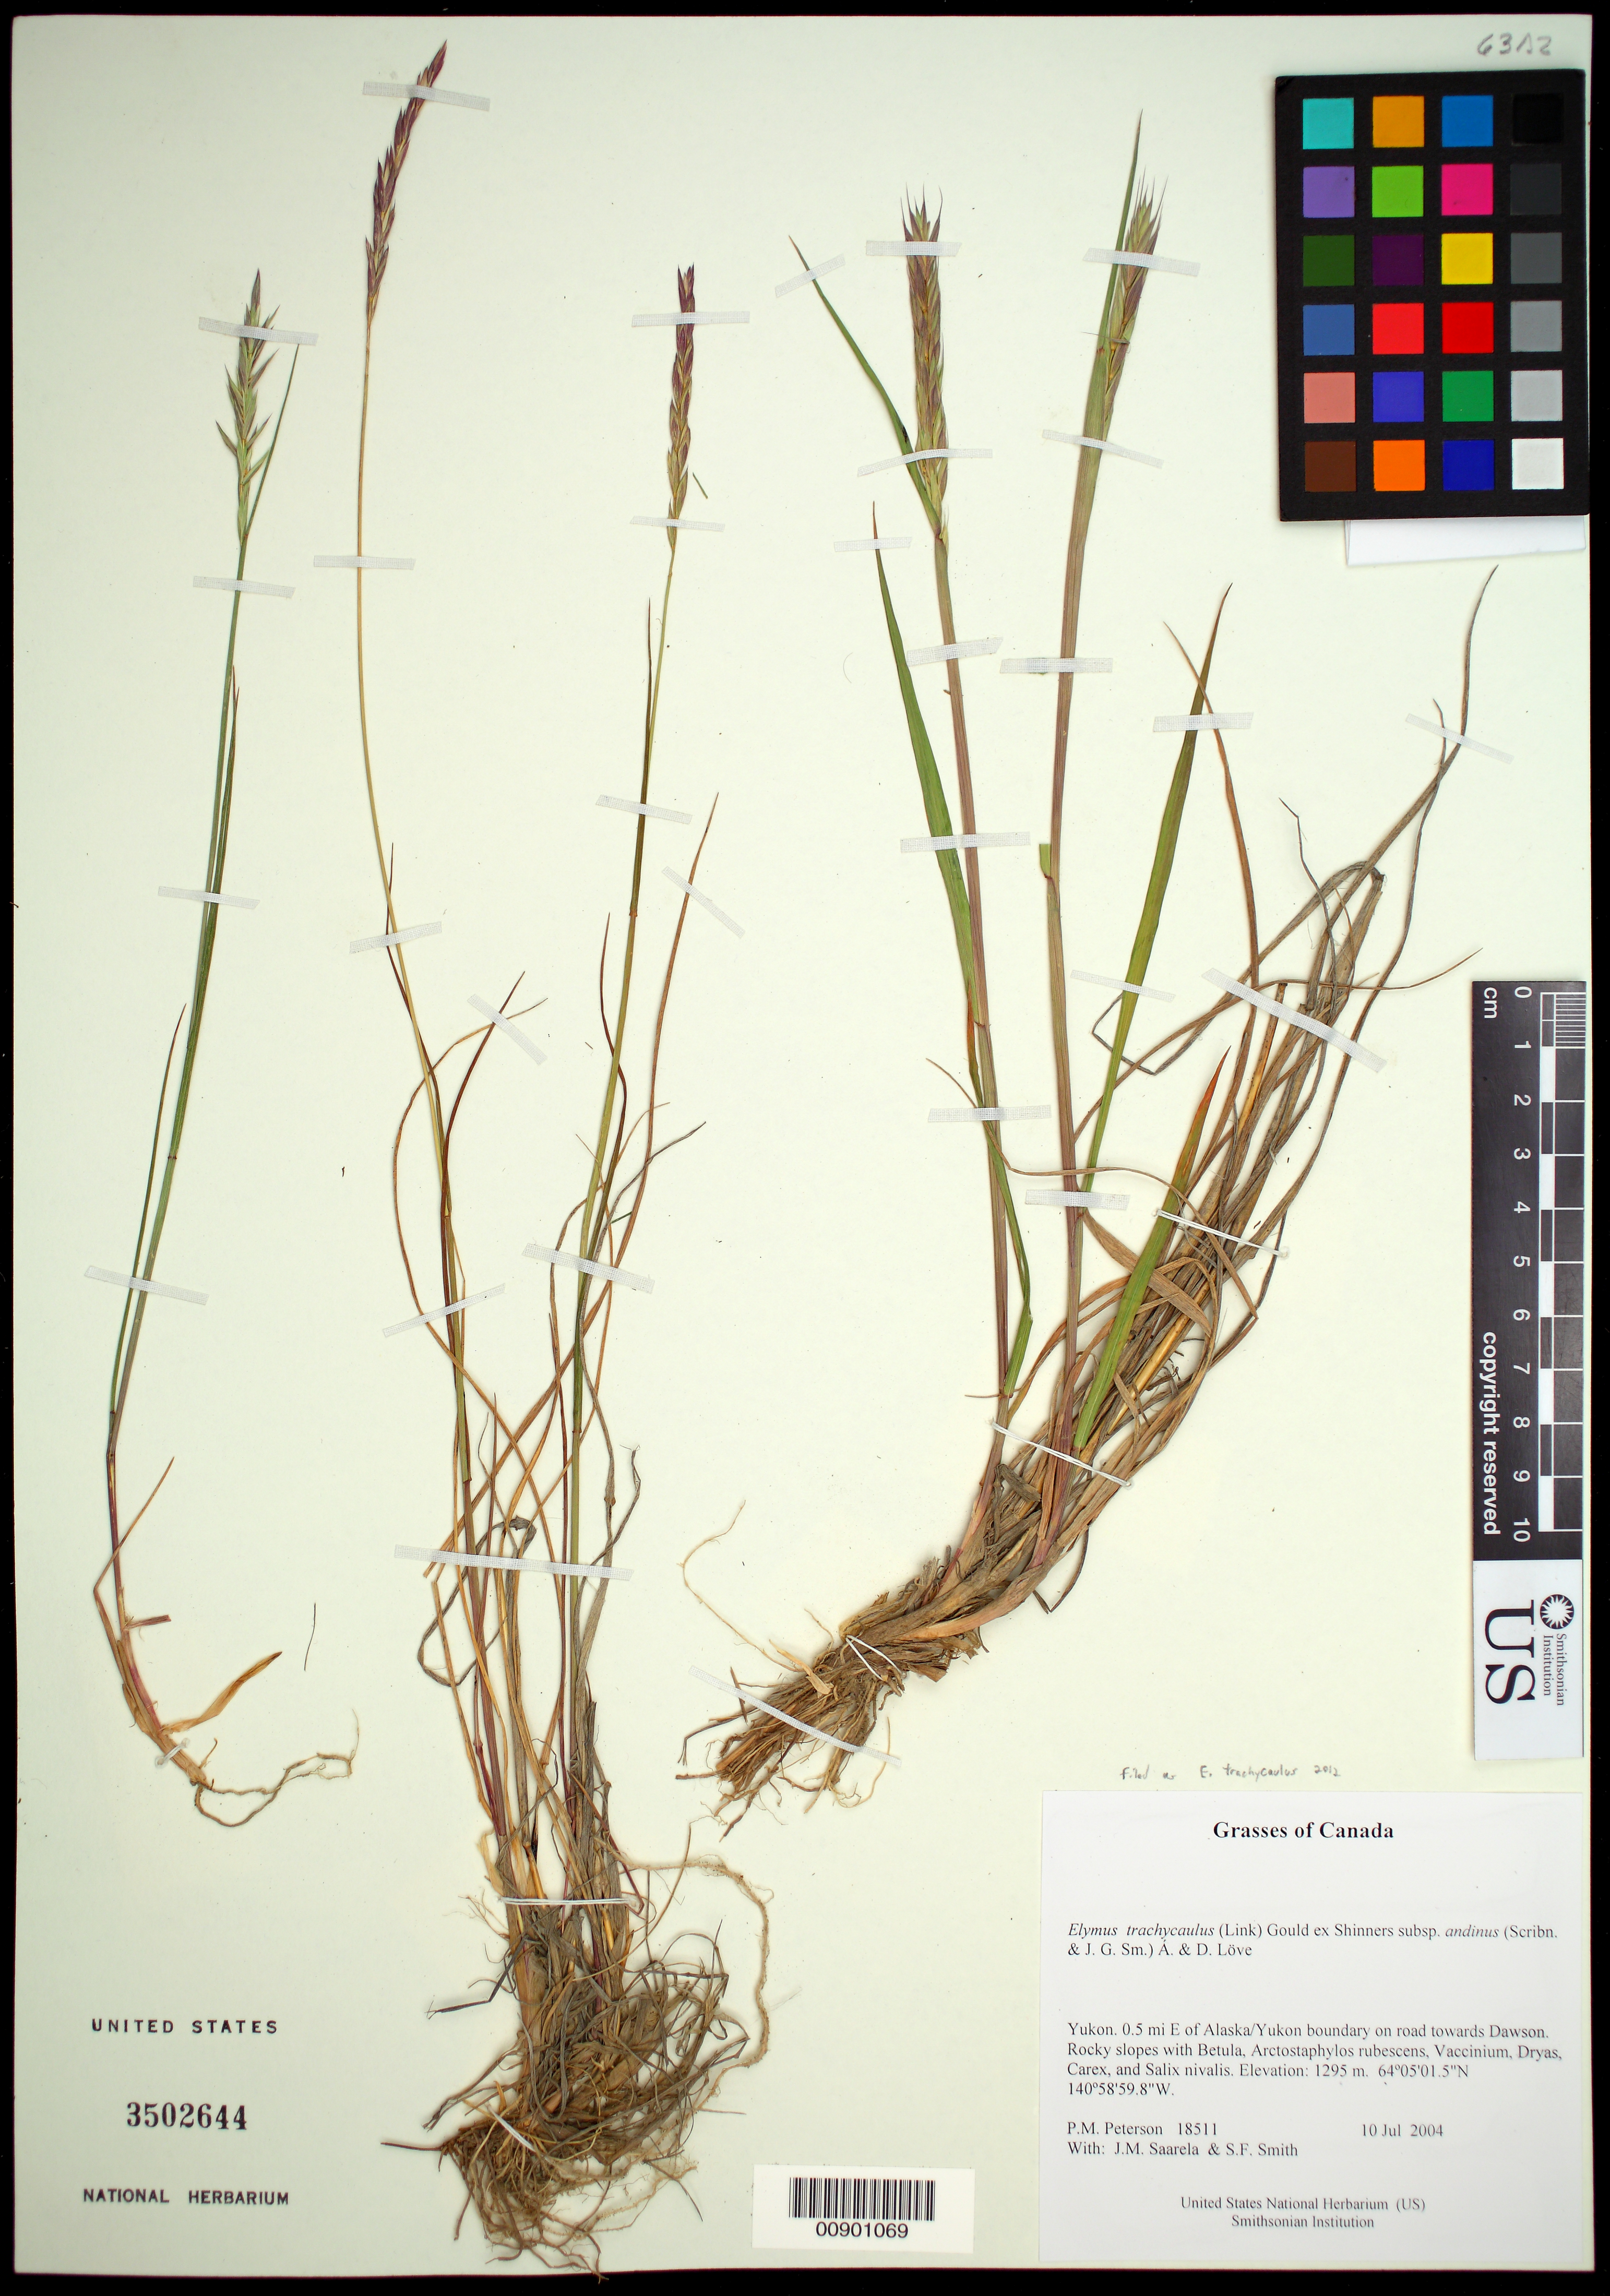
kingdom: Plantae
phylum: Tracheophyta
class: Liliopsida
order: Poales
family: Poaceae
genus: Elymus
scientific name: Elymus trachycaulus subsp. andinus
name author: (Scribn. & J.G. Sm.) Á. Löve & D. Löve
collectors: P. M. Peterson, J. Saarela & S.F. Smith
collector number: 18511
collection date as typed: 10 Jul 2004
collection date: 2004-07-10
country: Canada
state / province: Yukon Territory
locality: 0.5 mi E of Alaska/Yukon boundary on road towards Dawson. Rocky slopes with Betula, Arctostaphylos rubescens, Vaccinium, Dryas, Carex, and Salix nivalis.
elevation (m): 1295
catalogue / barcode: US 3502644